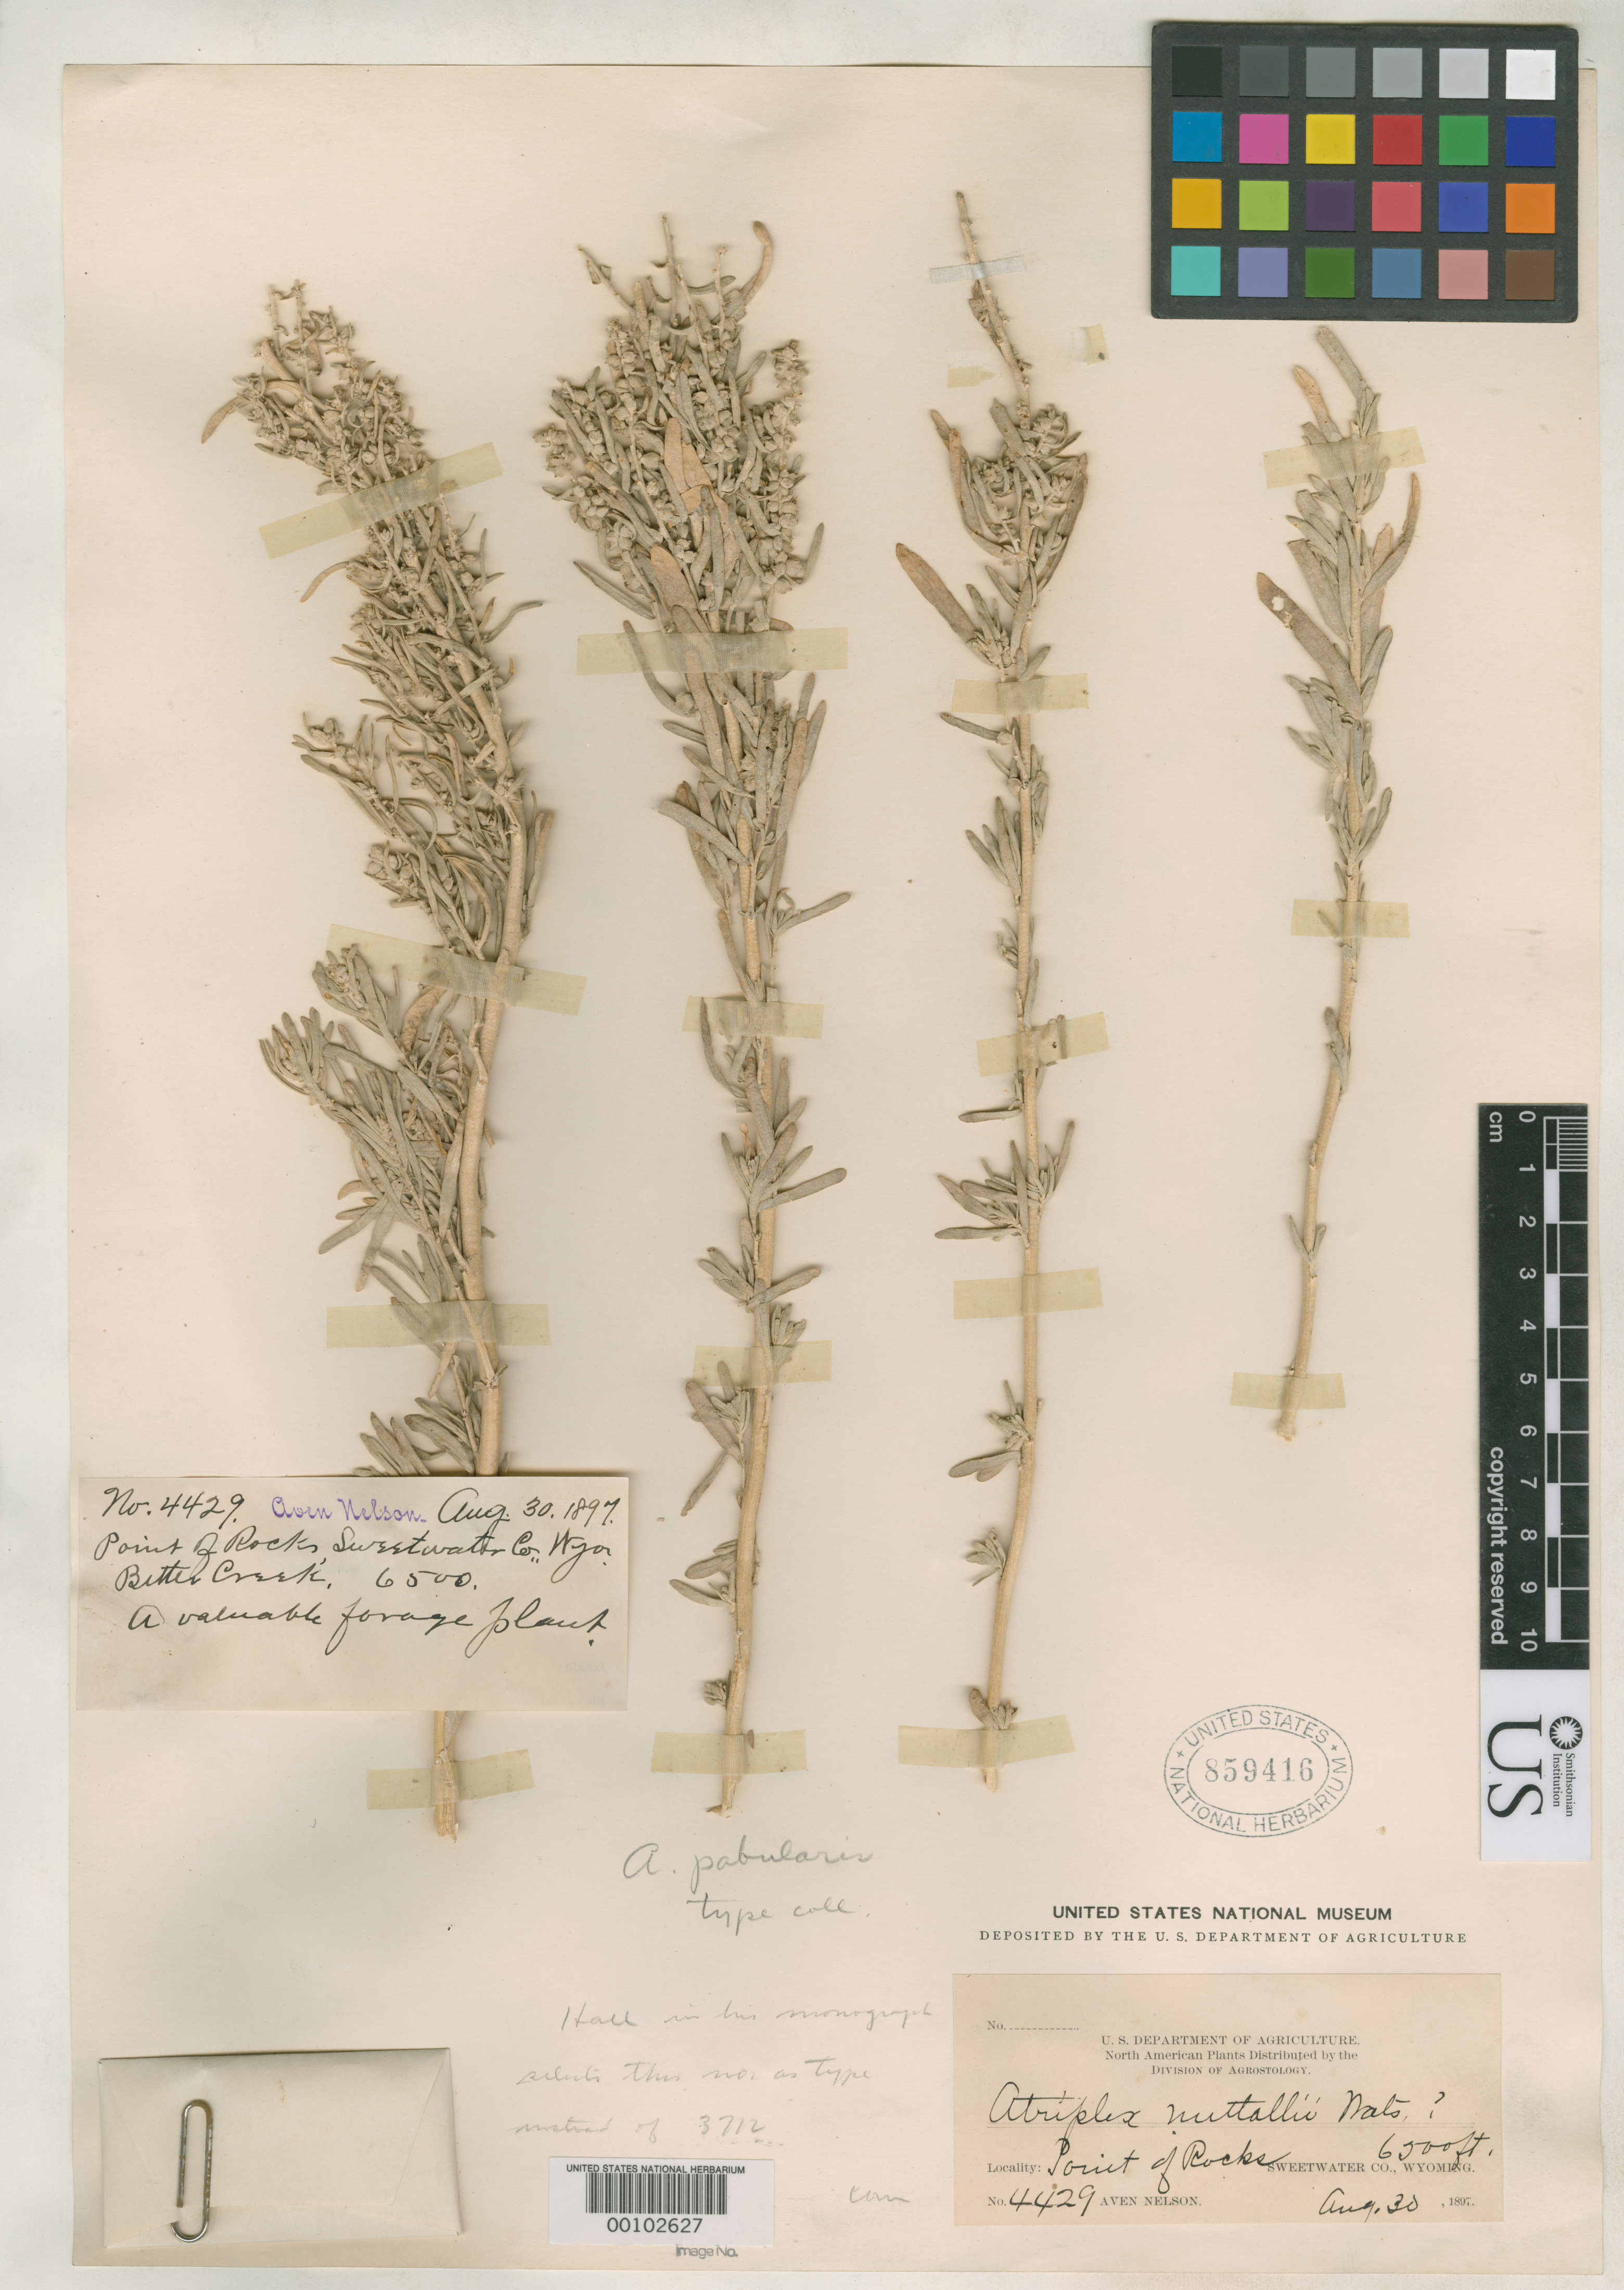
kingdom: Plantae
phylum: Tracheophyta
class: Magnoliopsida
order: Caryophyllales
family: Amaranthaceae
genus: Atriplex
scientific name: Atriplex pabularis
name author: A. Nelson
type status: Isolectotype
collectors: A. Nelson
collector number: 4429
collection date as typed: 30 Aug 1897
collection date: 1897-08-30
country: United States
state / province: Wyoming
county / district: Sweetwater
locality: Point of Rocks, Bitter Creek.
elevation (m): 1981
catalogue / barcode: US 859416